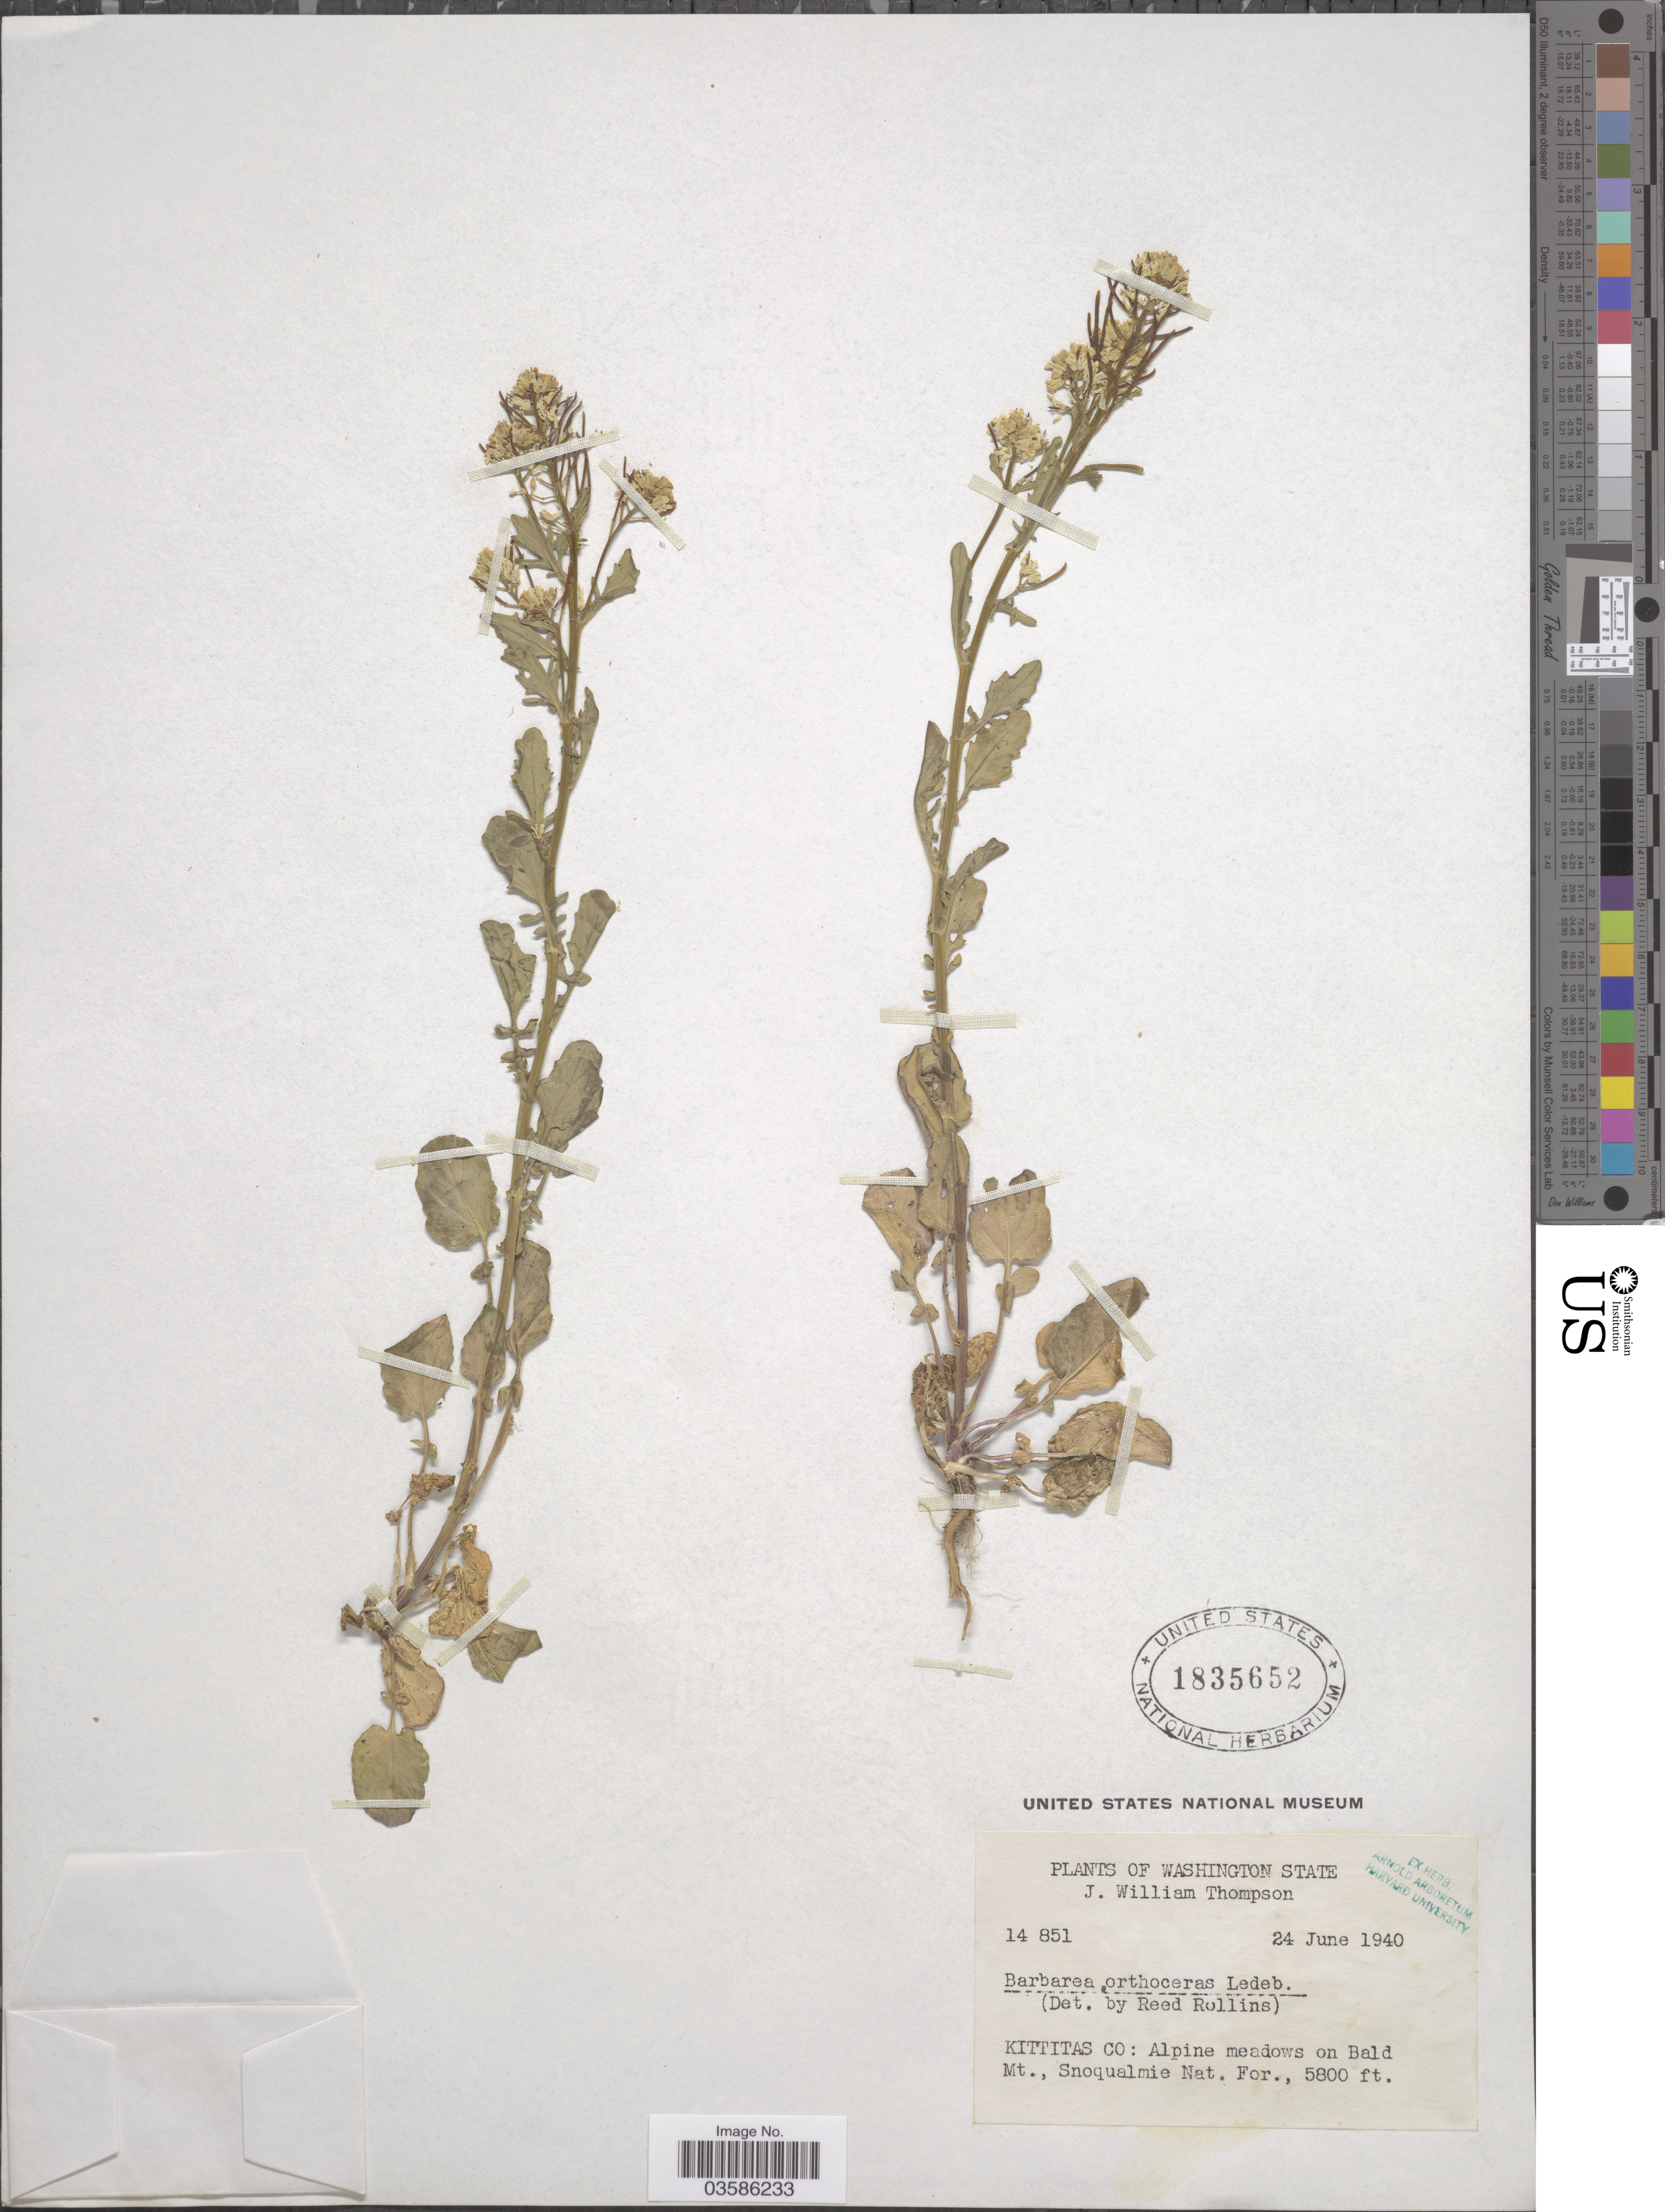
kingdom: Plantae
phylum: Tracheophyta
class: Magnoliopsida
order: Brassicales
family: Brassicaceae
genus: Barbarea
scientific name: Barbarea orthoceras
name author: Ledeb.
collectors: J. W. Thompson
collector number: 14851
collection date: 1940-06-24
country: United States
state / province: Washington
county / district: Kittitas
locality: Kittitas Co: Alpine meadows on Bald Mt., Snoqualmie Nat. For.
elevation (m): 1768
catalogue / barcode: US 1835652